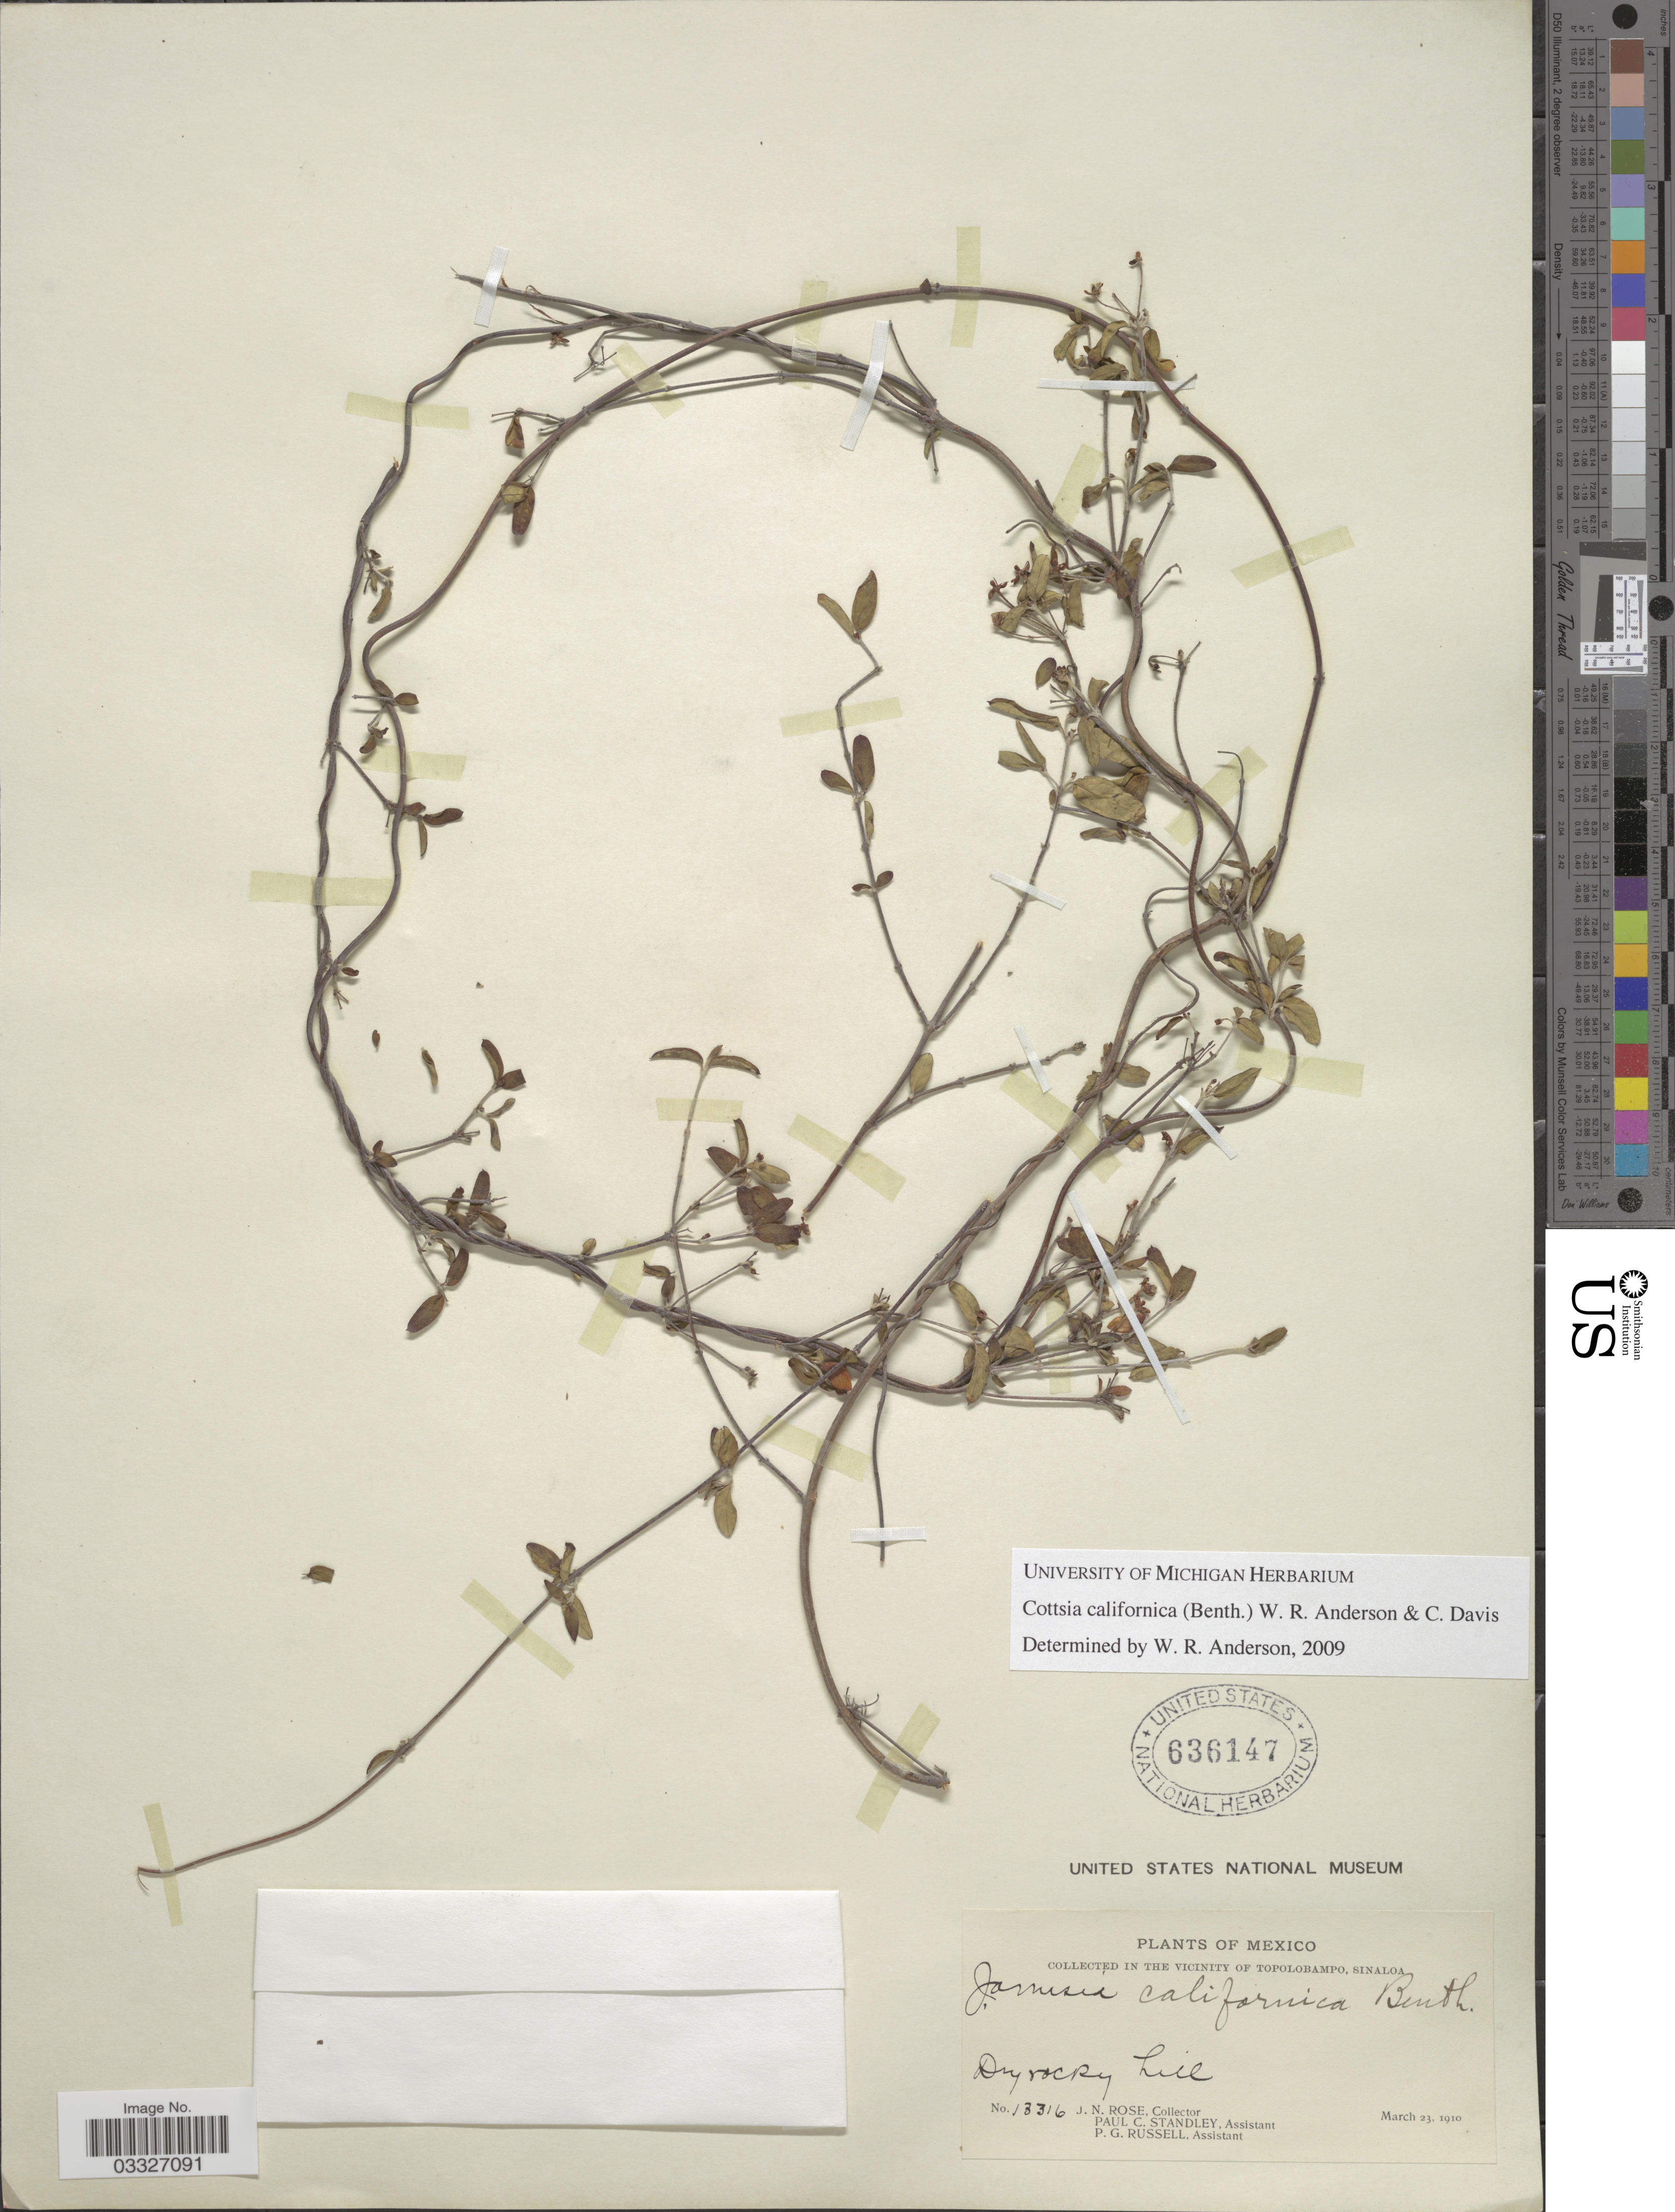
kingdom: Plantae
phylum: Tracheophyta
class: Magnoliopsida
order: Malpighiales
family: Malpighiaceae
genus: Cottsia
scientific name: Cottsia californica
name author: (Benth.) W.R. Anderson & C. Davis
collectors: J. N. Rose, P. C. Standley & P. G. Russell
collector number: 13316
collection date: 1910-03-23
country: Mexico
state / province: Sinaloa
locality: The Vicinity of Topolobampo.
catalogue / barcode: US 636147